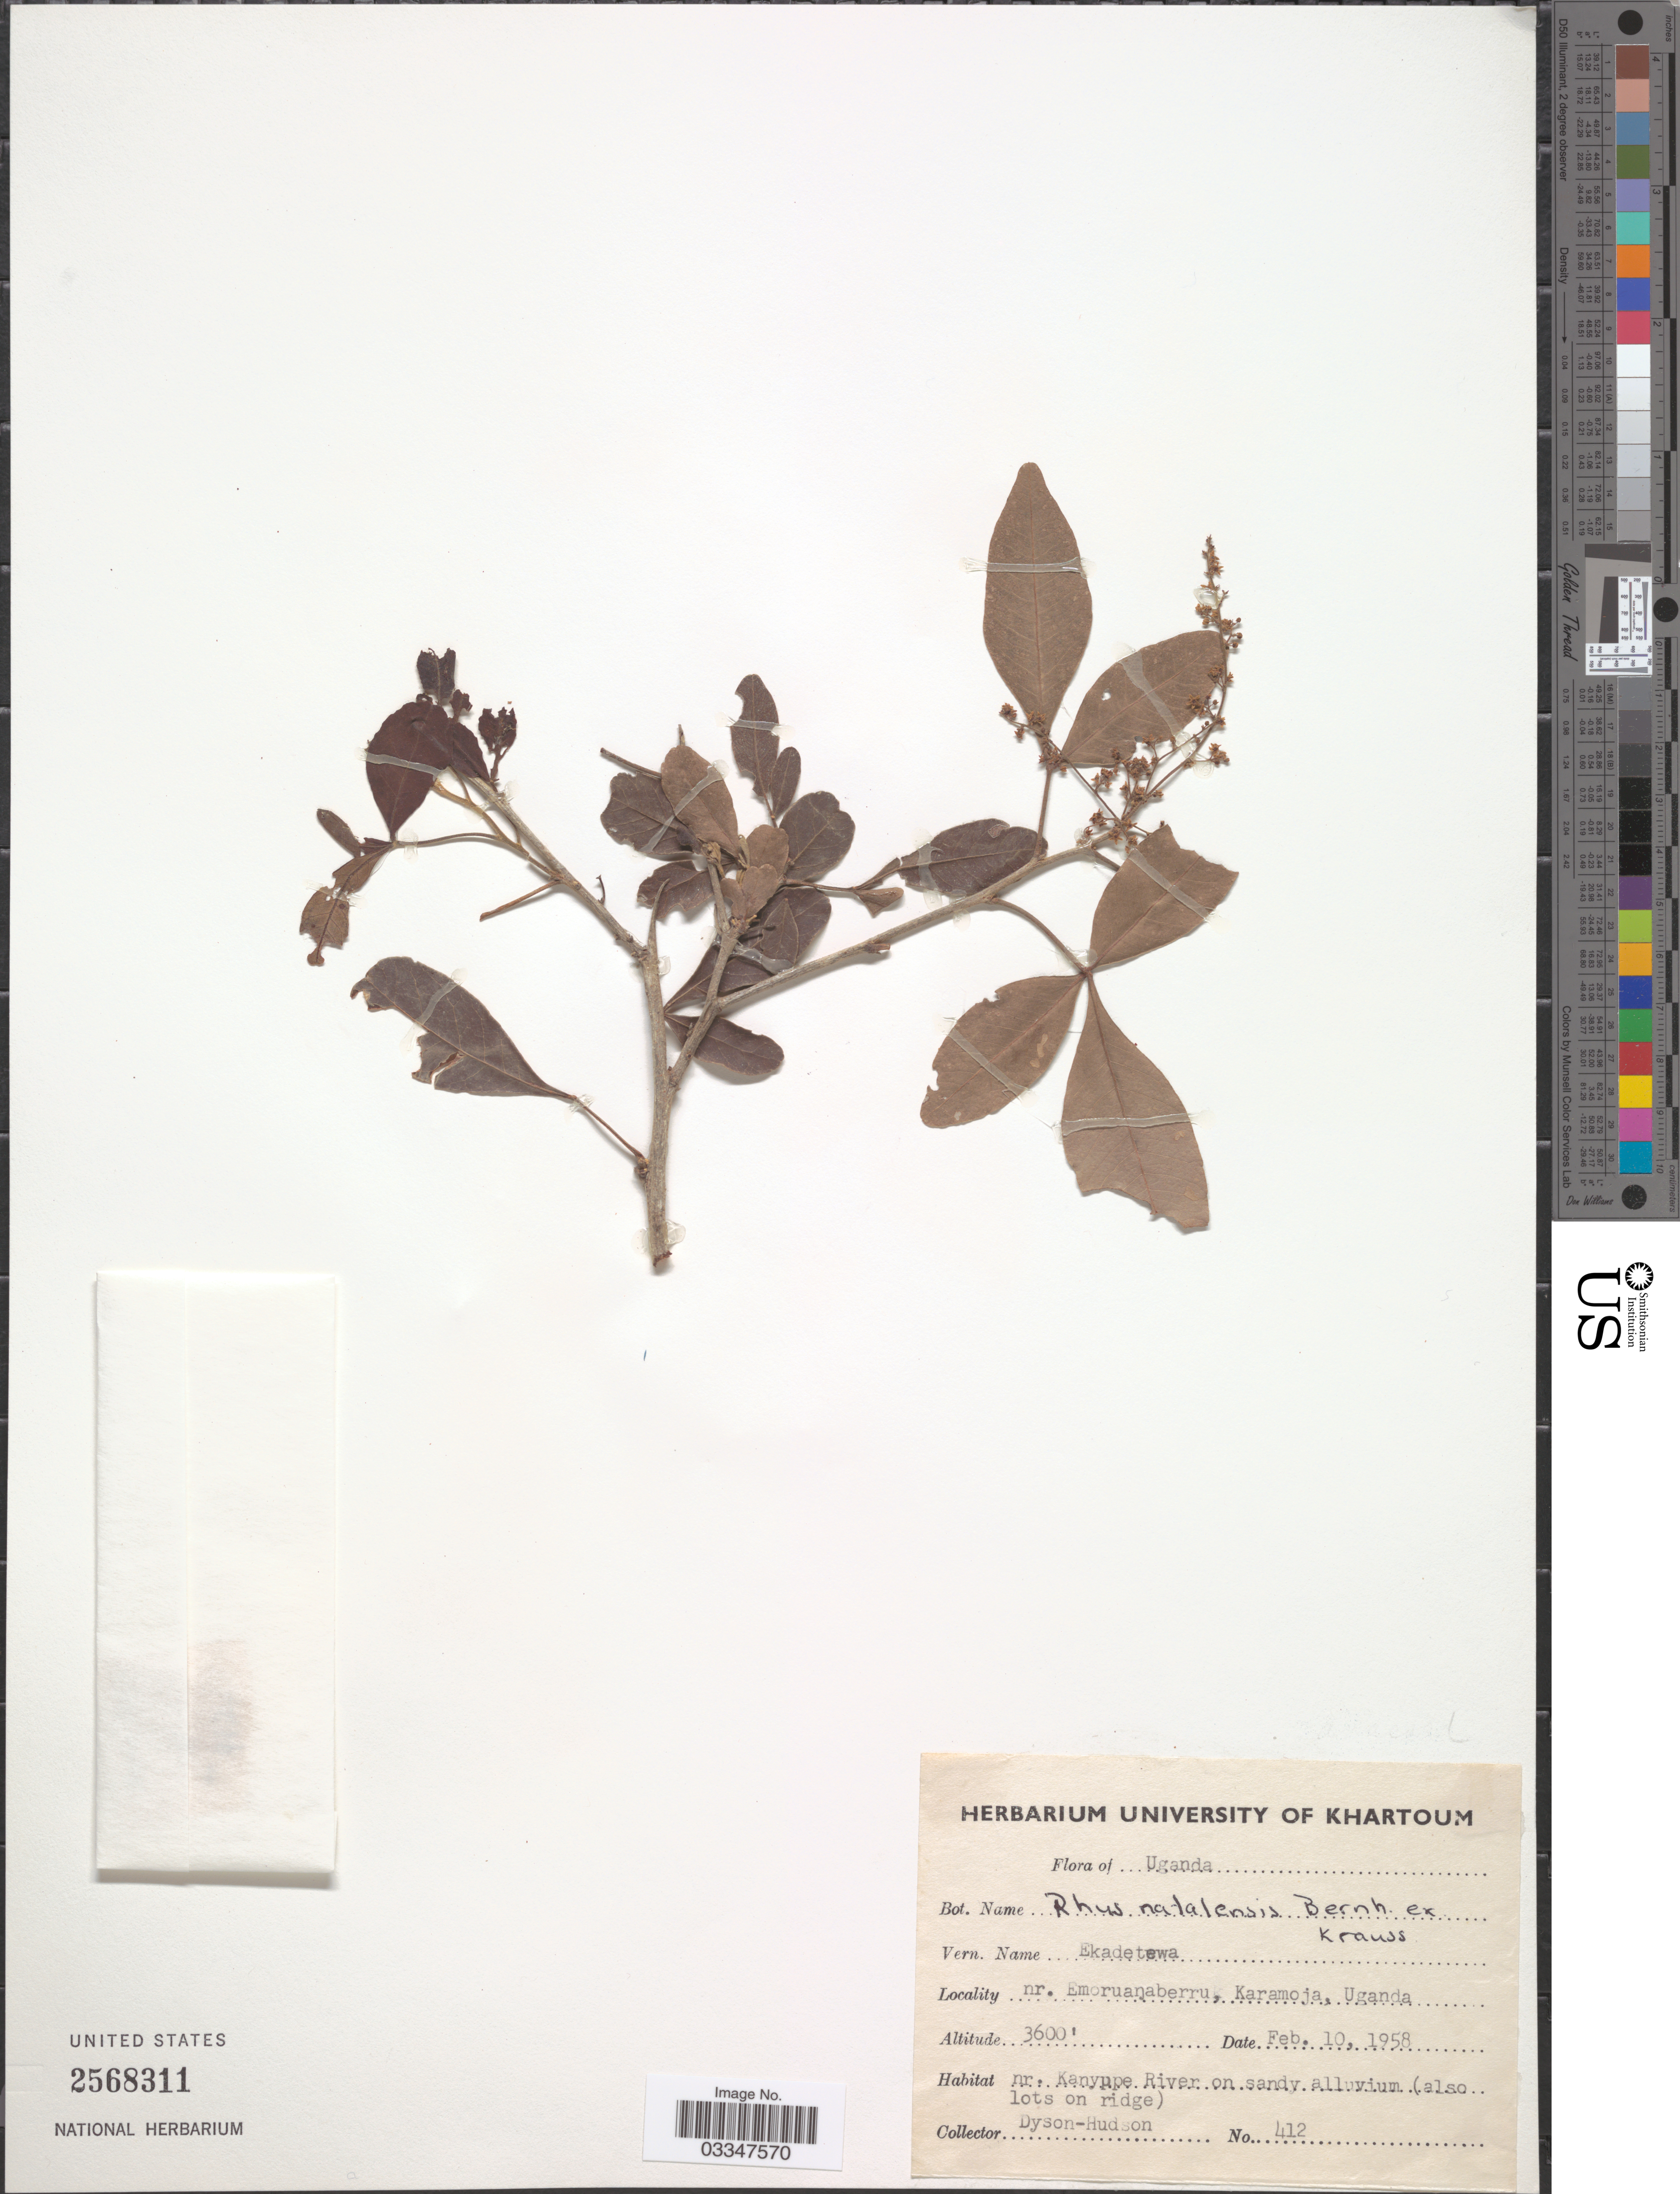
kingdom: Plantae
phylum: Tracheophyta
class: Magnoliopsida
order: Sapindales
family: Anacardiaceae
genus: Rhus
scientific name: Rhus natalensis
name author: Bernh.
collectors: Dyson-Hudson, --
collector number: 412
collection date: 1958-02-10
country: Uganda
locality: Nr. Emoruanaberry, Karamoja.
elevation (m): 1097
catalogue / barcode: US 2568311